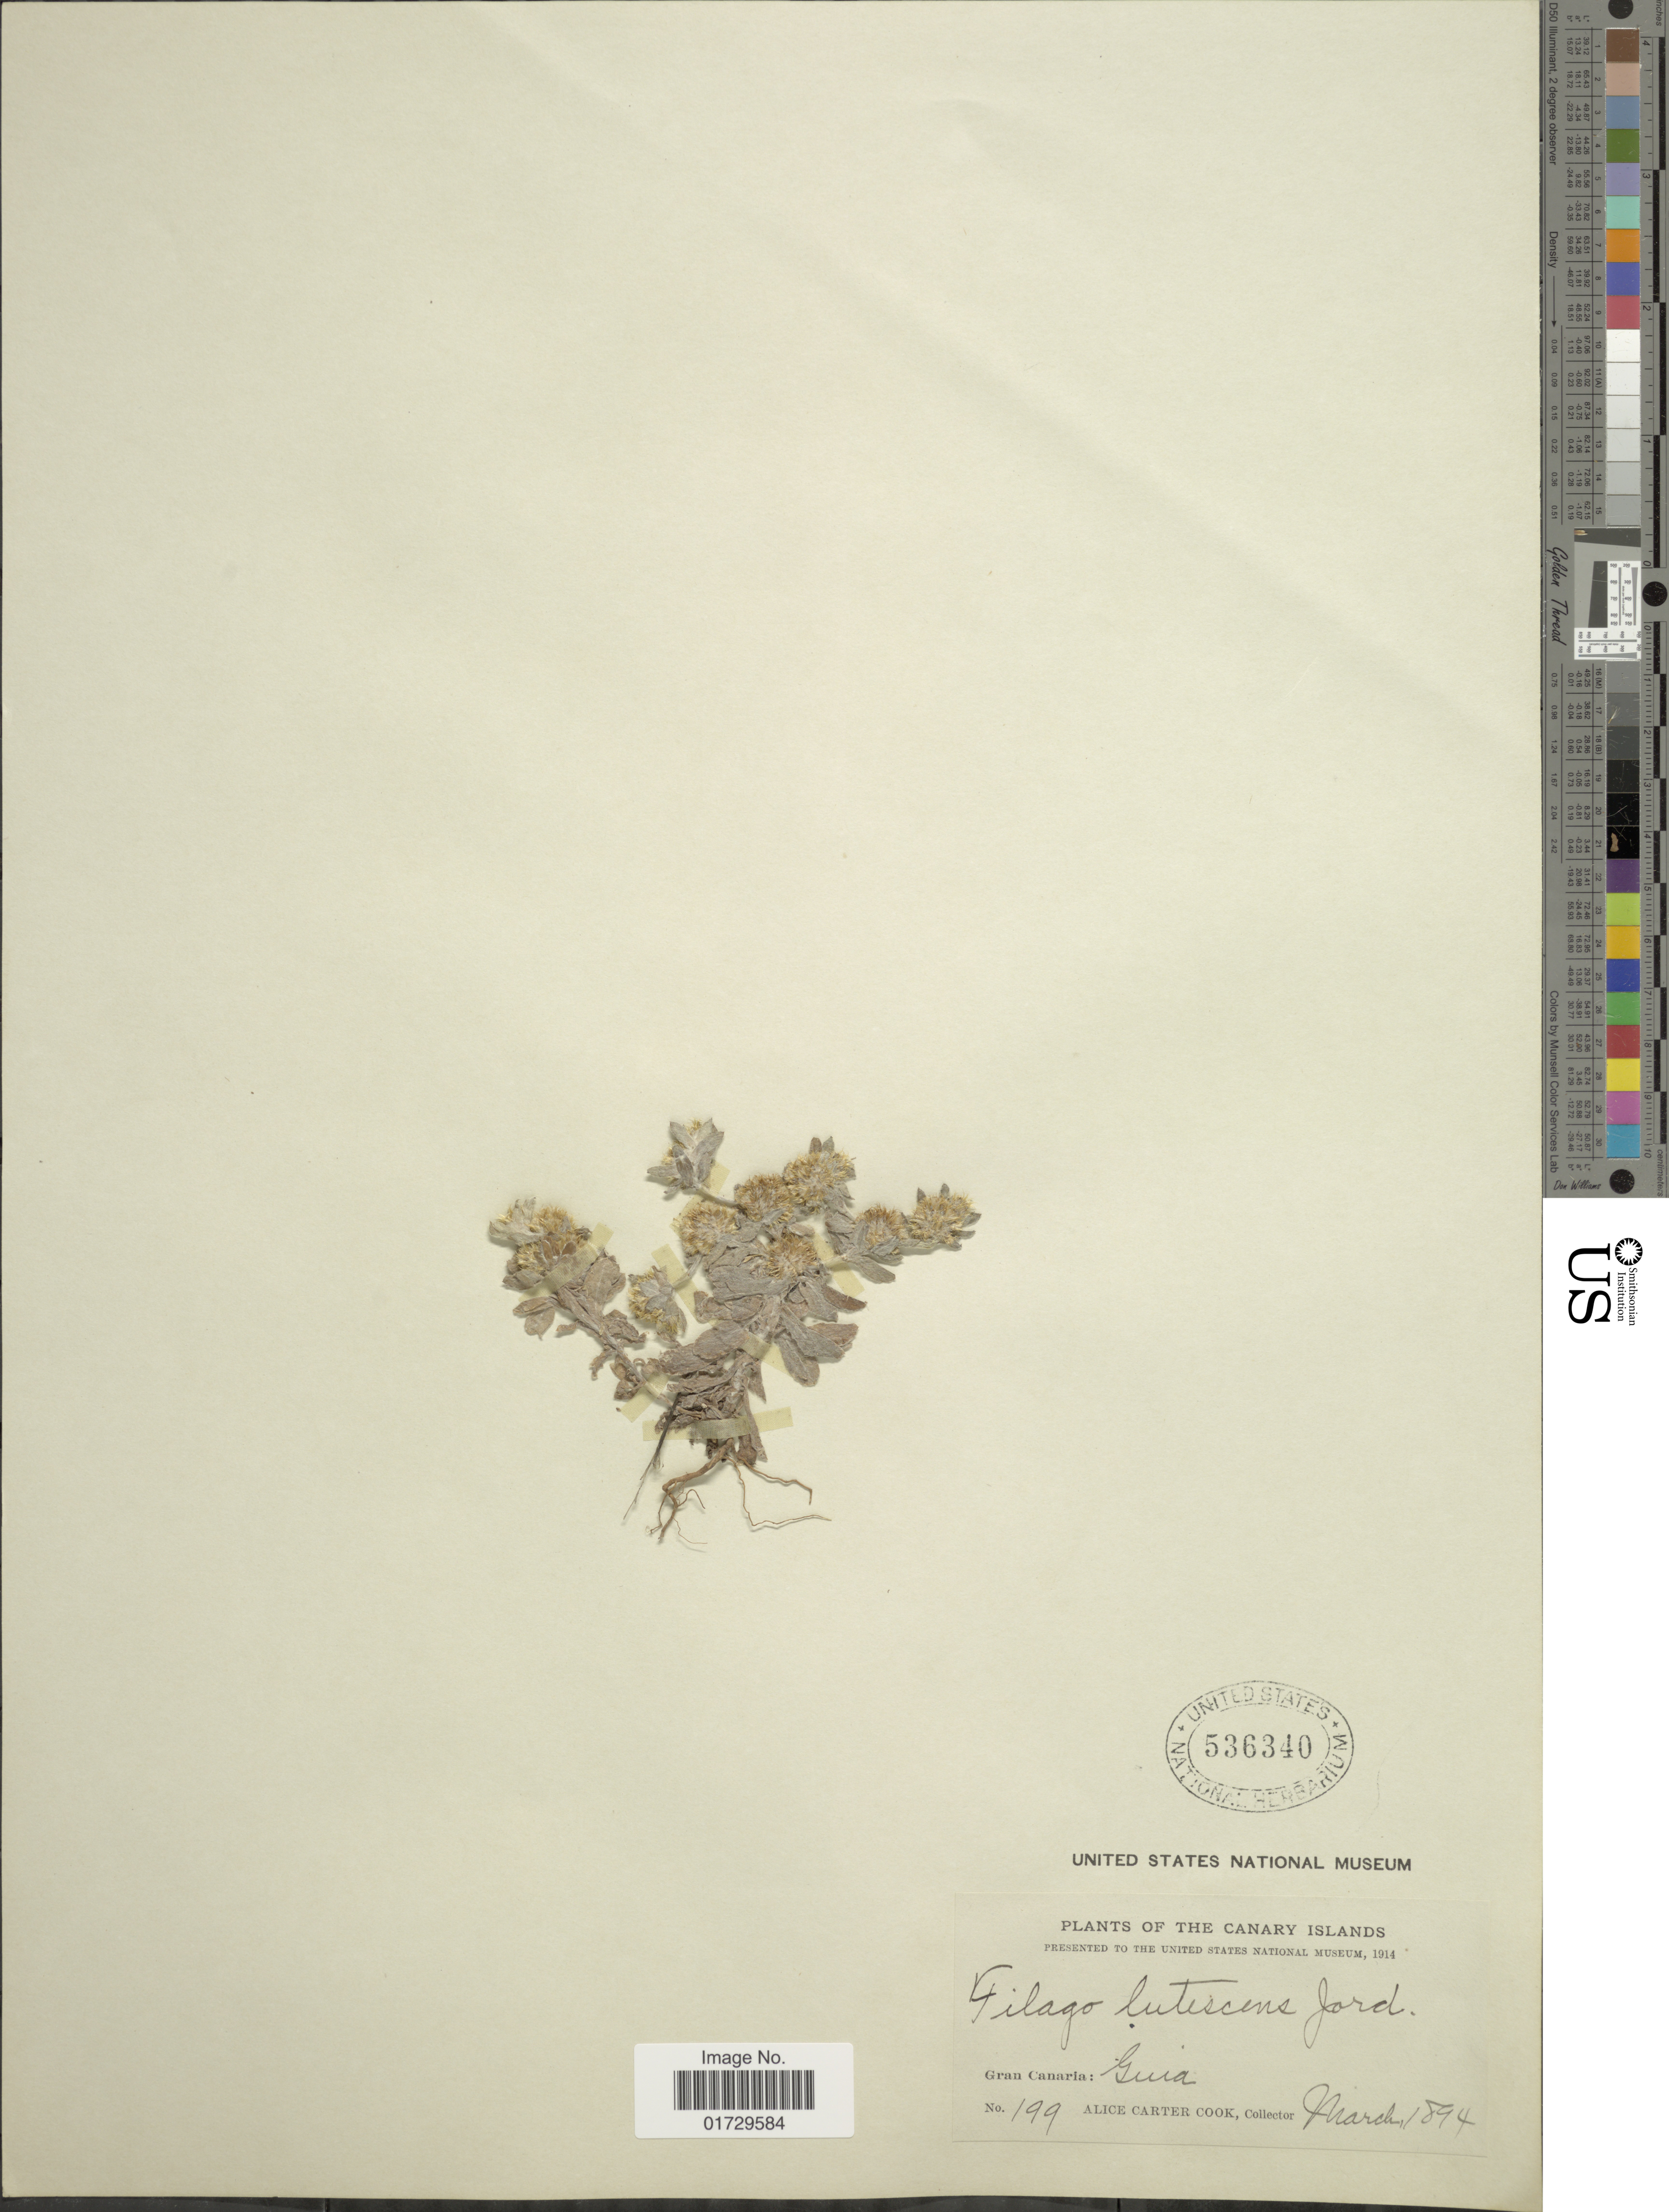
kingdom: Plantae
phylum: Tracheophyta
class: Magnoliopsida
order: Asterales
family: Asteraceae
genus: Filago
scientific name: Filago lutescens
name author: Jord.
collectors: Alice C. Cook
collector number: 199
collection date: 1894-03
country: Spain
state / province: Canarias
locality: Canary islands, Gran Canaria: Guia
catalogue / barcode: US 536340